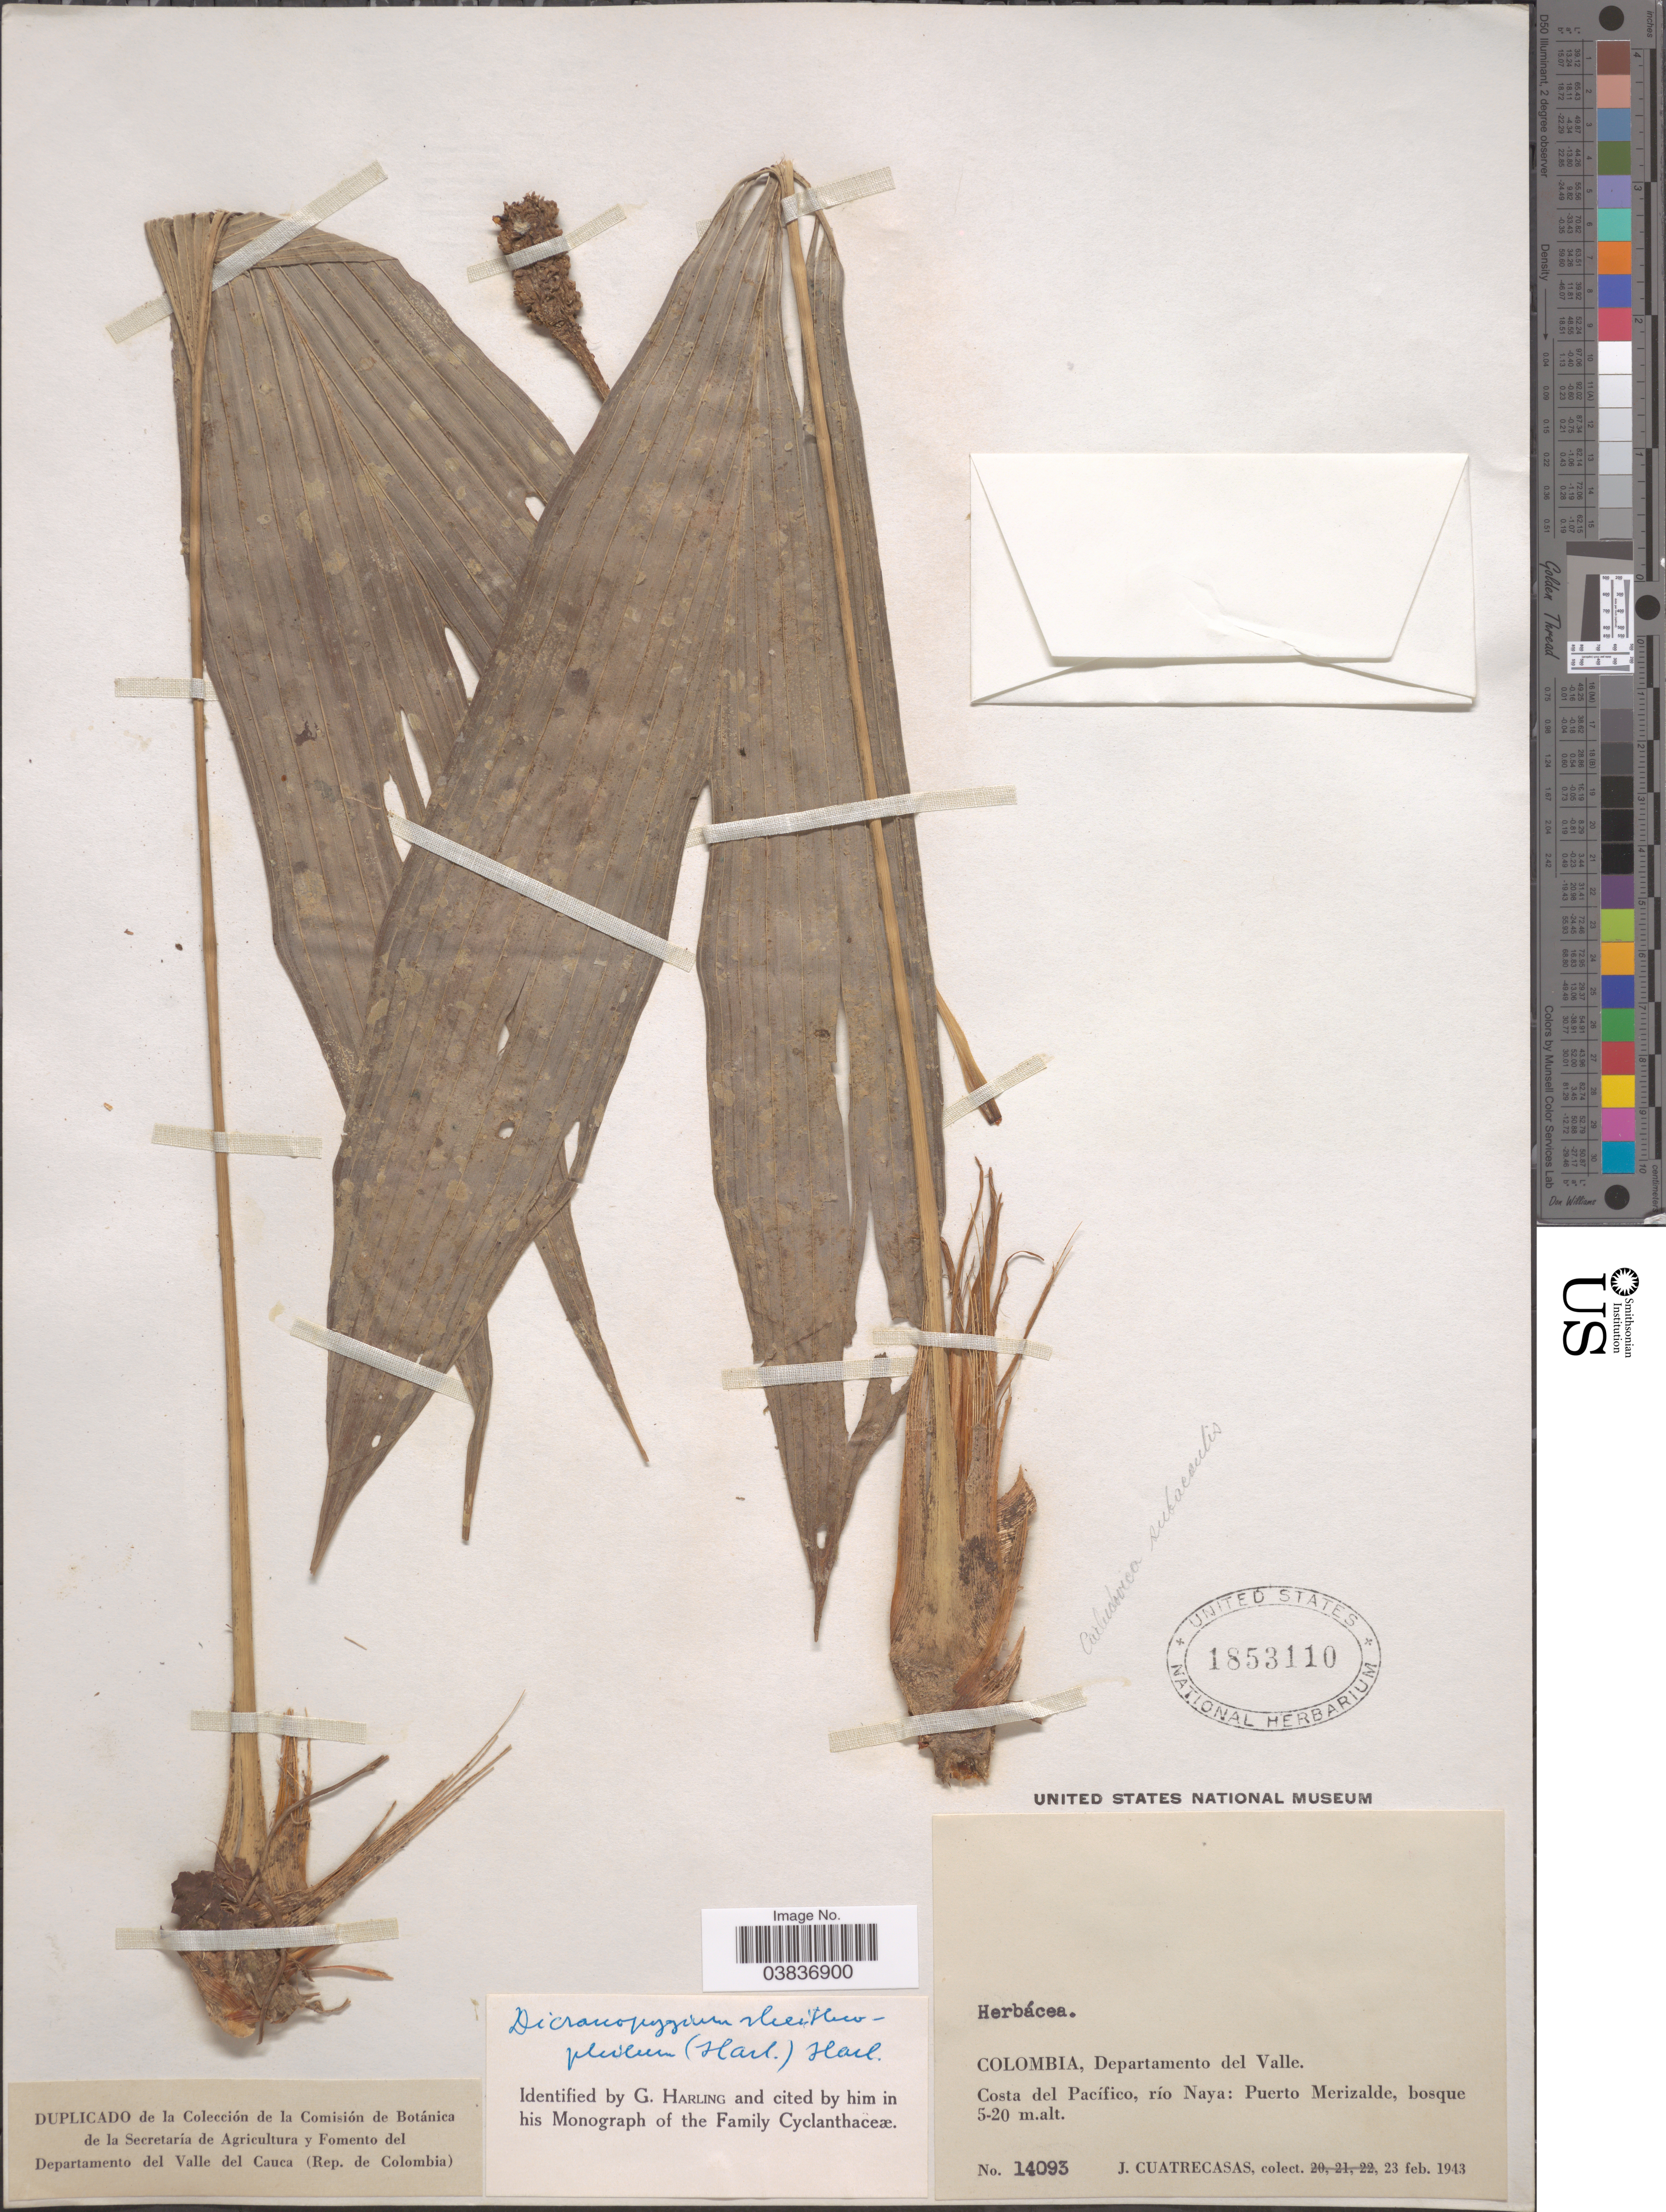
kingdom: Plantae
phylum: Tracheophyta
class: Liliopsida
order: Pandanales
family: Cyclanthaceae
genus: Dicranopygium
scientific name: Dicranopygium rheithrophilum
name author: (Harling) Harling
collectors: J. Cuatrecasas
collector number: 14093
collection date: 1943-02-23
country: Colombia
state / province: Valle del Cauca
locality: Departamento del Valle. Costa del Pacífico, río Naya: Puerto Merizalde.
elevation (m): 5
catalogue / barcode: US 1853110